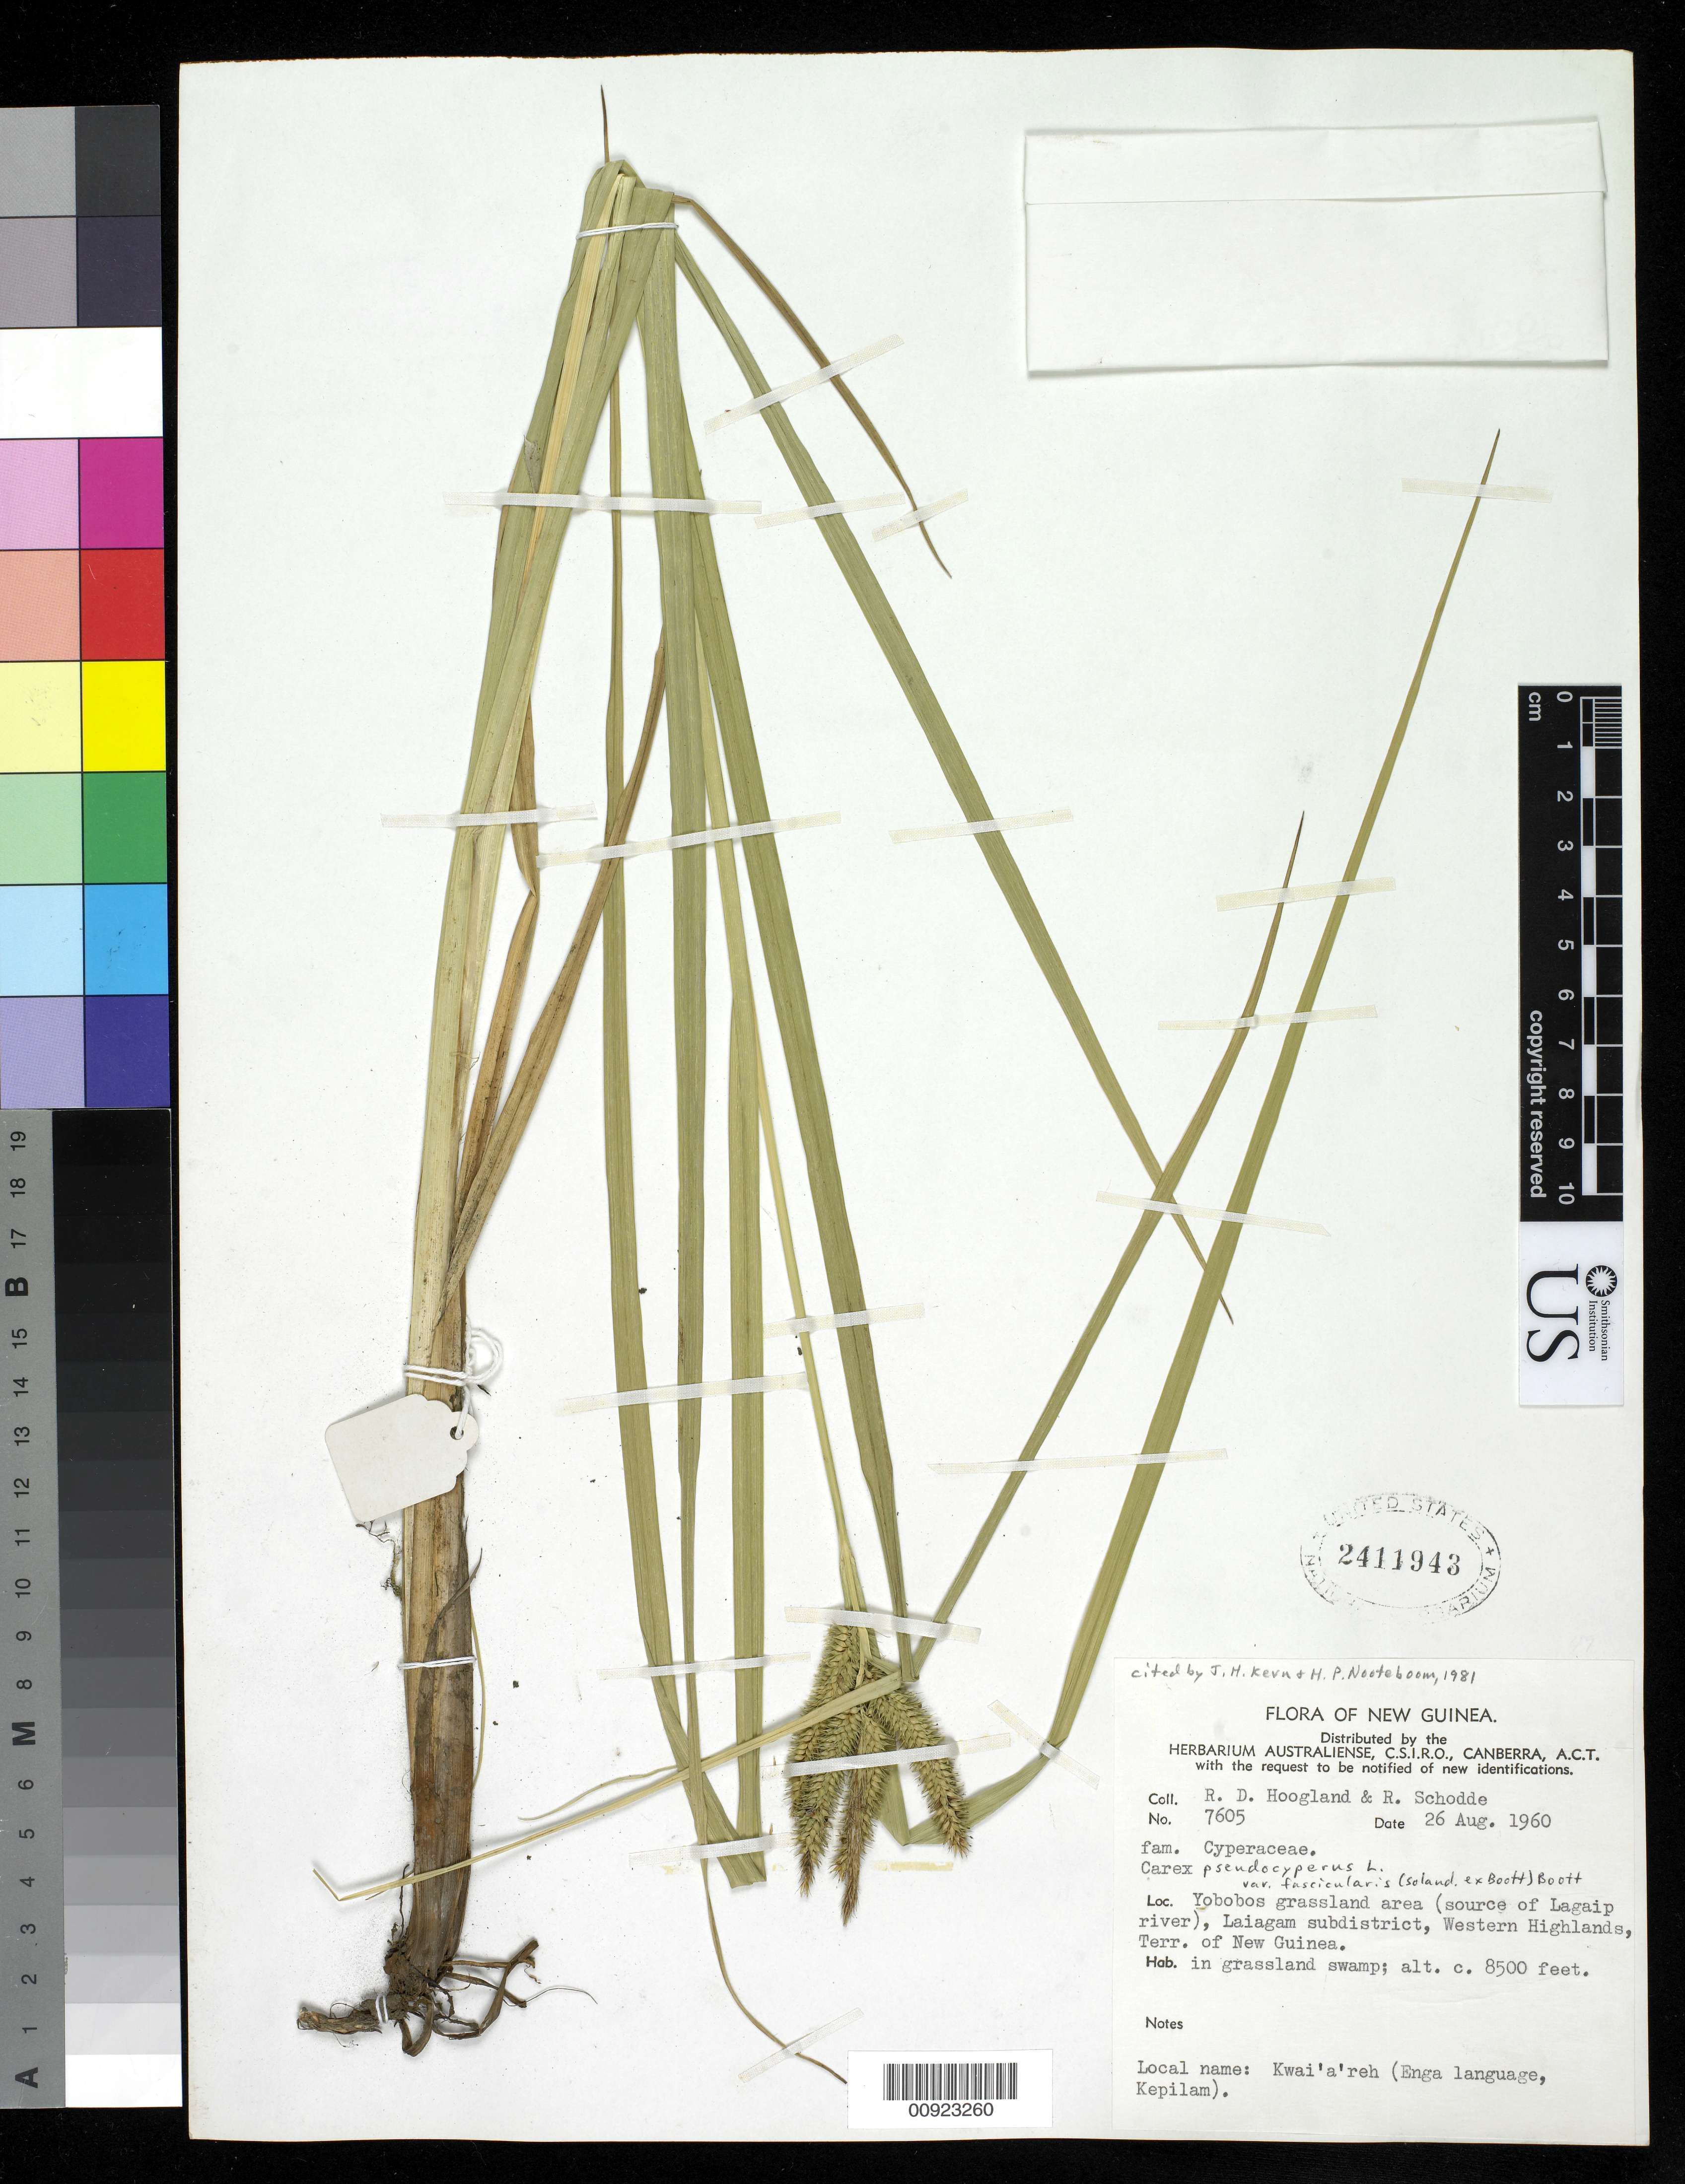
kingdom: Plantae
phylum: Tracheophyta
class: Liliopsida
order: Poales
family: Cyperaceae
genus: Carex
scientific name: Carex fascicularis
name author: Sol. ex Boott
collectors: R. D. Hoogland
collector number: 7605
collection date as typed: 26 Aug 1960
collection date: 1960-08-26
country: Papua New Guinea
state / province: Enga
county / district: Lagaip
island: New Guinea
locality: Laiagam subdistrict, Yobobos grassland area (source of Lagaip River).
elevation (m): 2591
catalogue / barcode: US 2411943